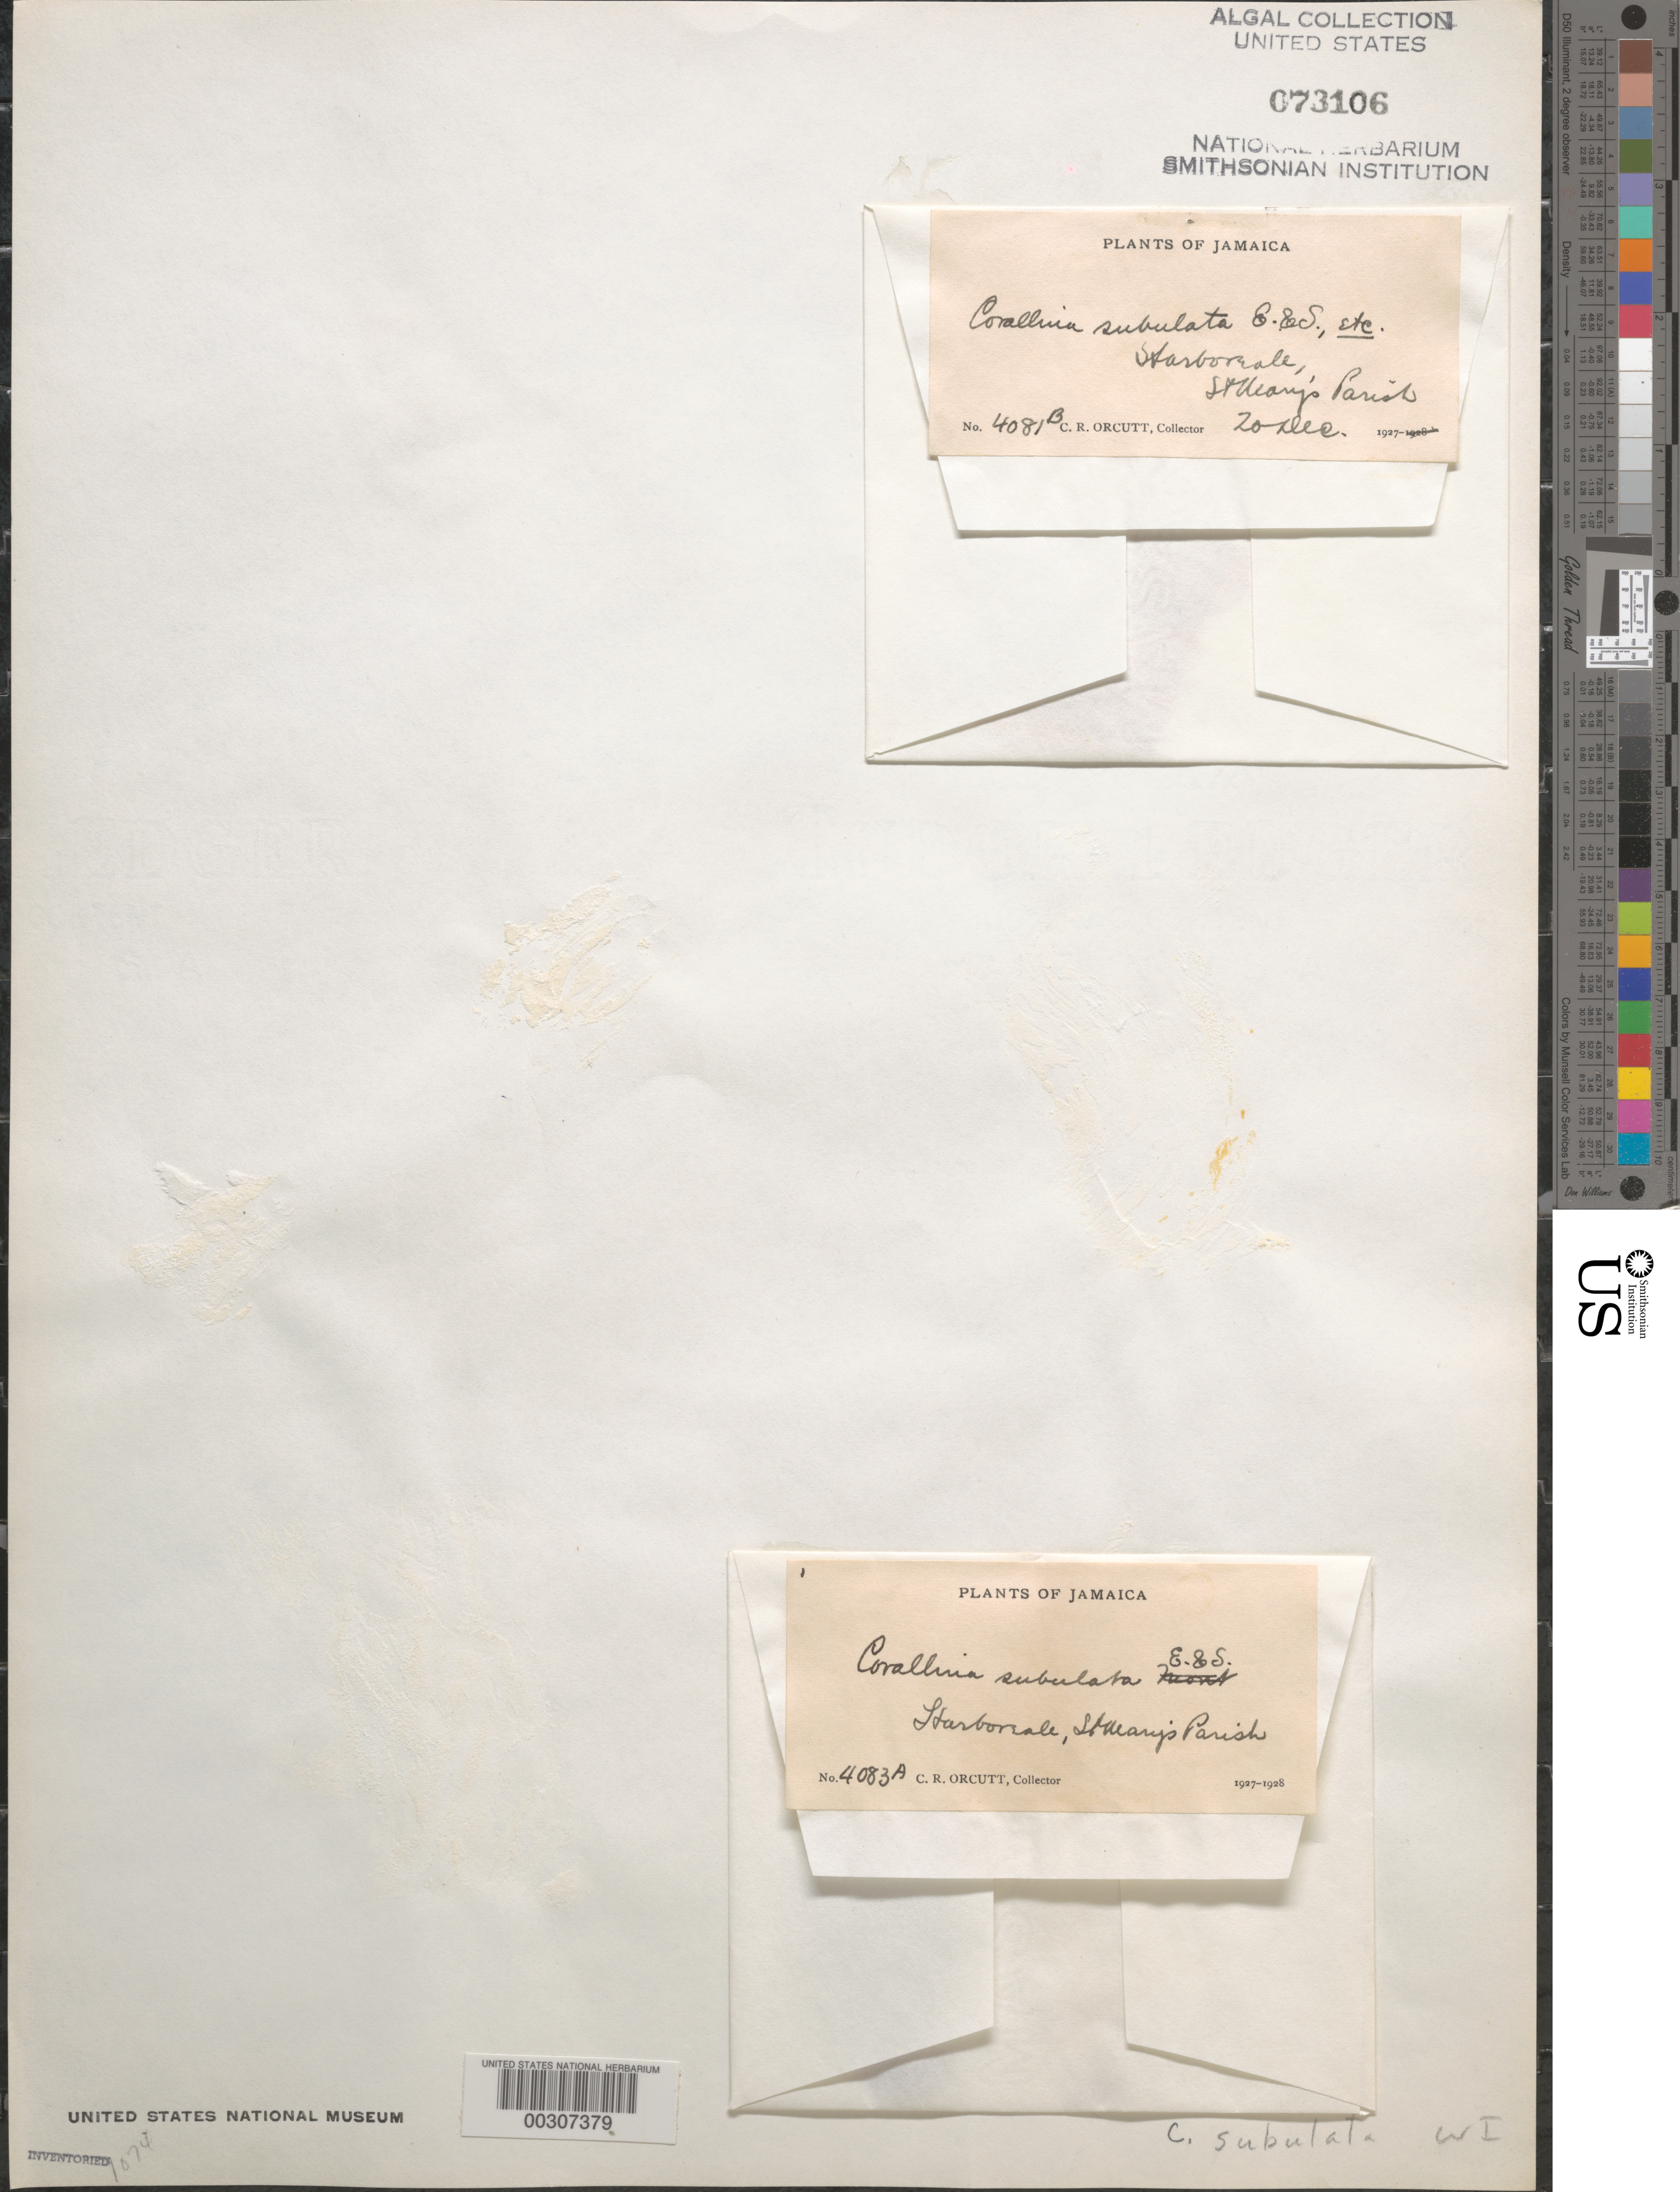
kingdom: Plantae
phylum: Rhodophyta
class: Florideophyceae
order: Corallinales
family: Corallinaceae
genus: Jania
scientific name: Jania subulata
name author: (Ellis & Sol.) Sond.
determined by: Algae name updating Project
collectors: C. R. Orcutt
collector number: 4081B & 4083A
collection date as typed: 20 Dec 1927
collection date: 1927-12-20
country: Jamaica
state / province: Saint Mary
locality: Harboreale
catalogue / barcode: US 73106